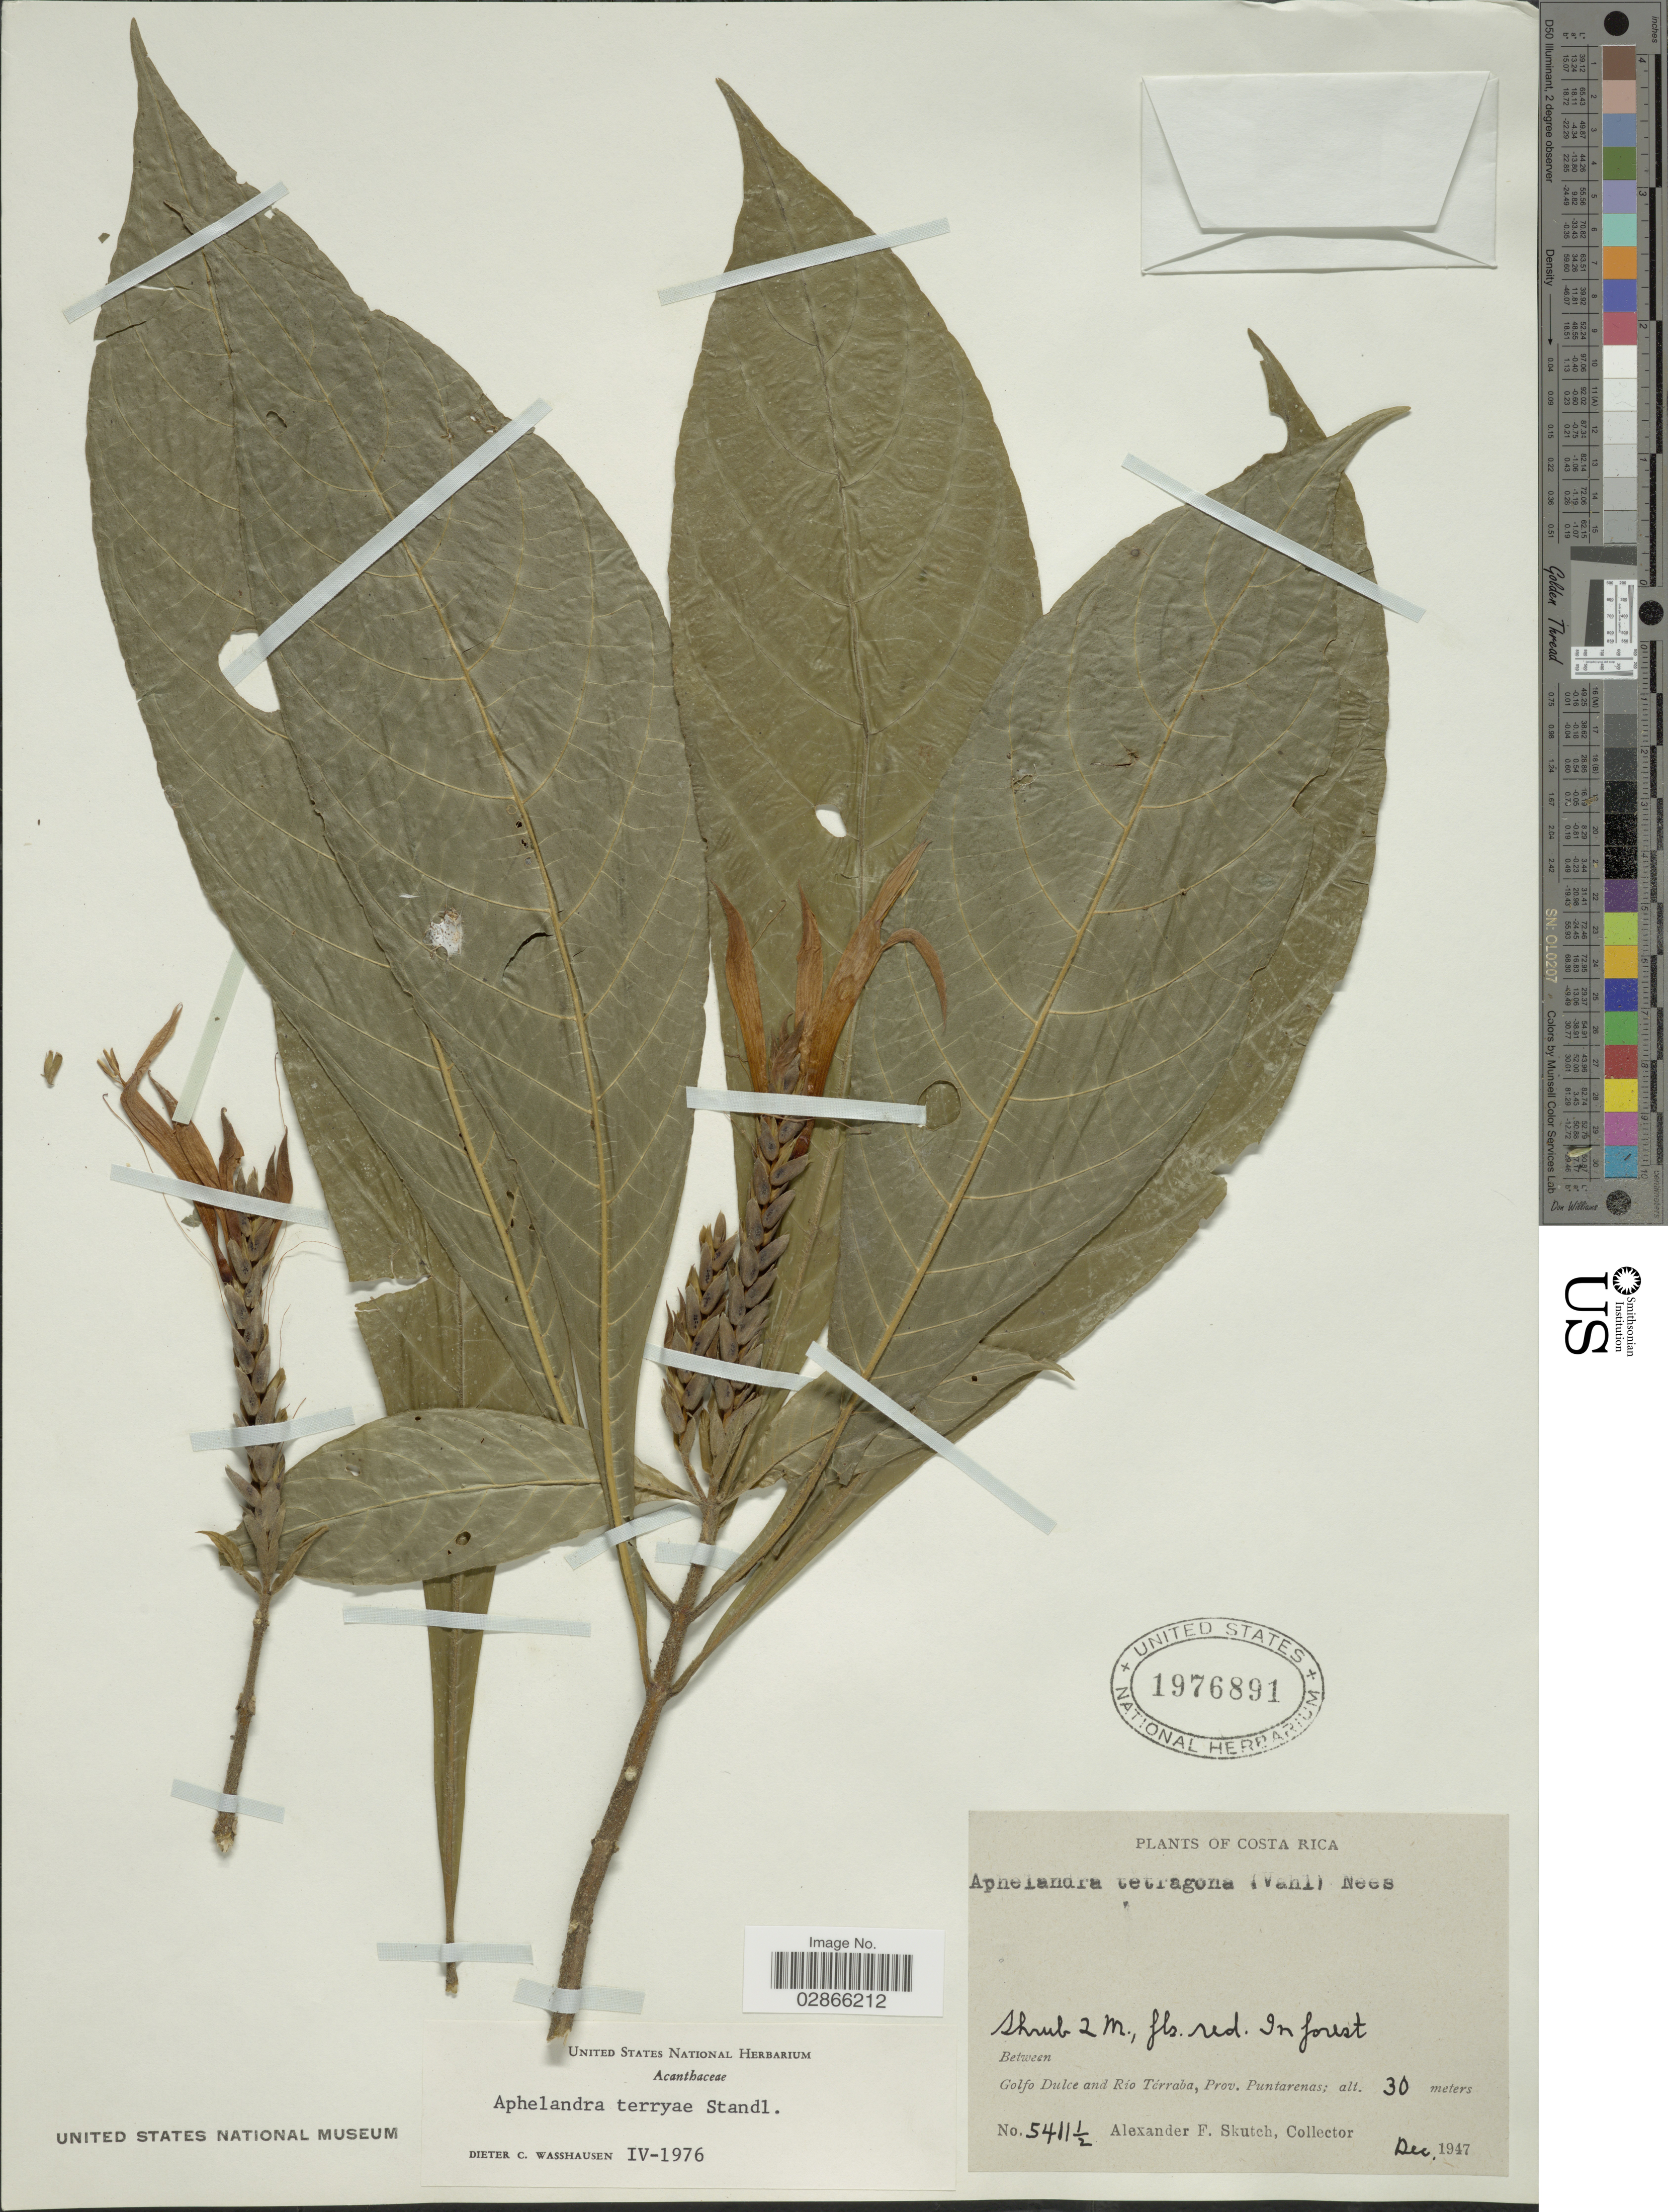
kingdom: Plantae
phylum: Tracheophyta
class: Magnoliopsida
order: Lamiales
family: Acanthaceae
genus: Aphelandra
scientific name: Aphelandra terryae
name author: Standl.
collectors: A. F. Skutch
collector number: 5411½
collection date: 1947-12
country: Costa Rica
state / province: Puntarenas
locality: Between Golfo Dulce and Rio Térraba.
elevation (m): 30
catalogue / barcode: US 1976891